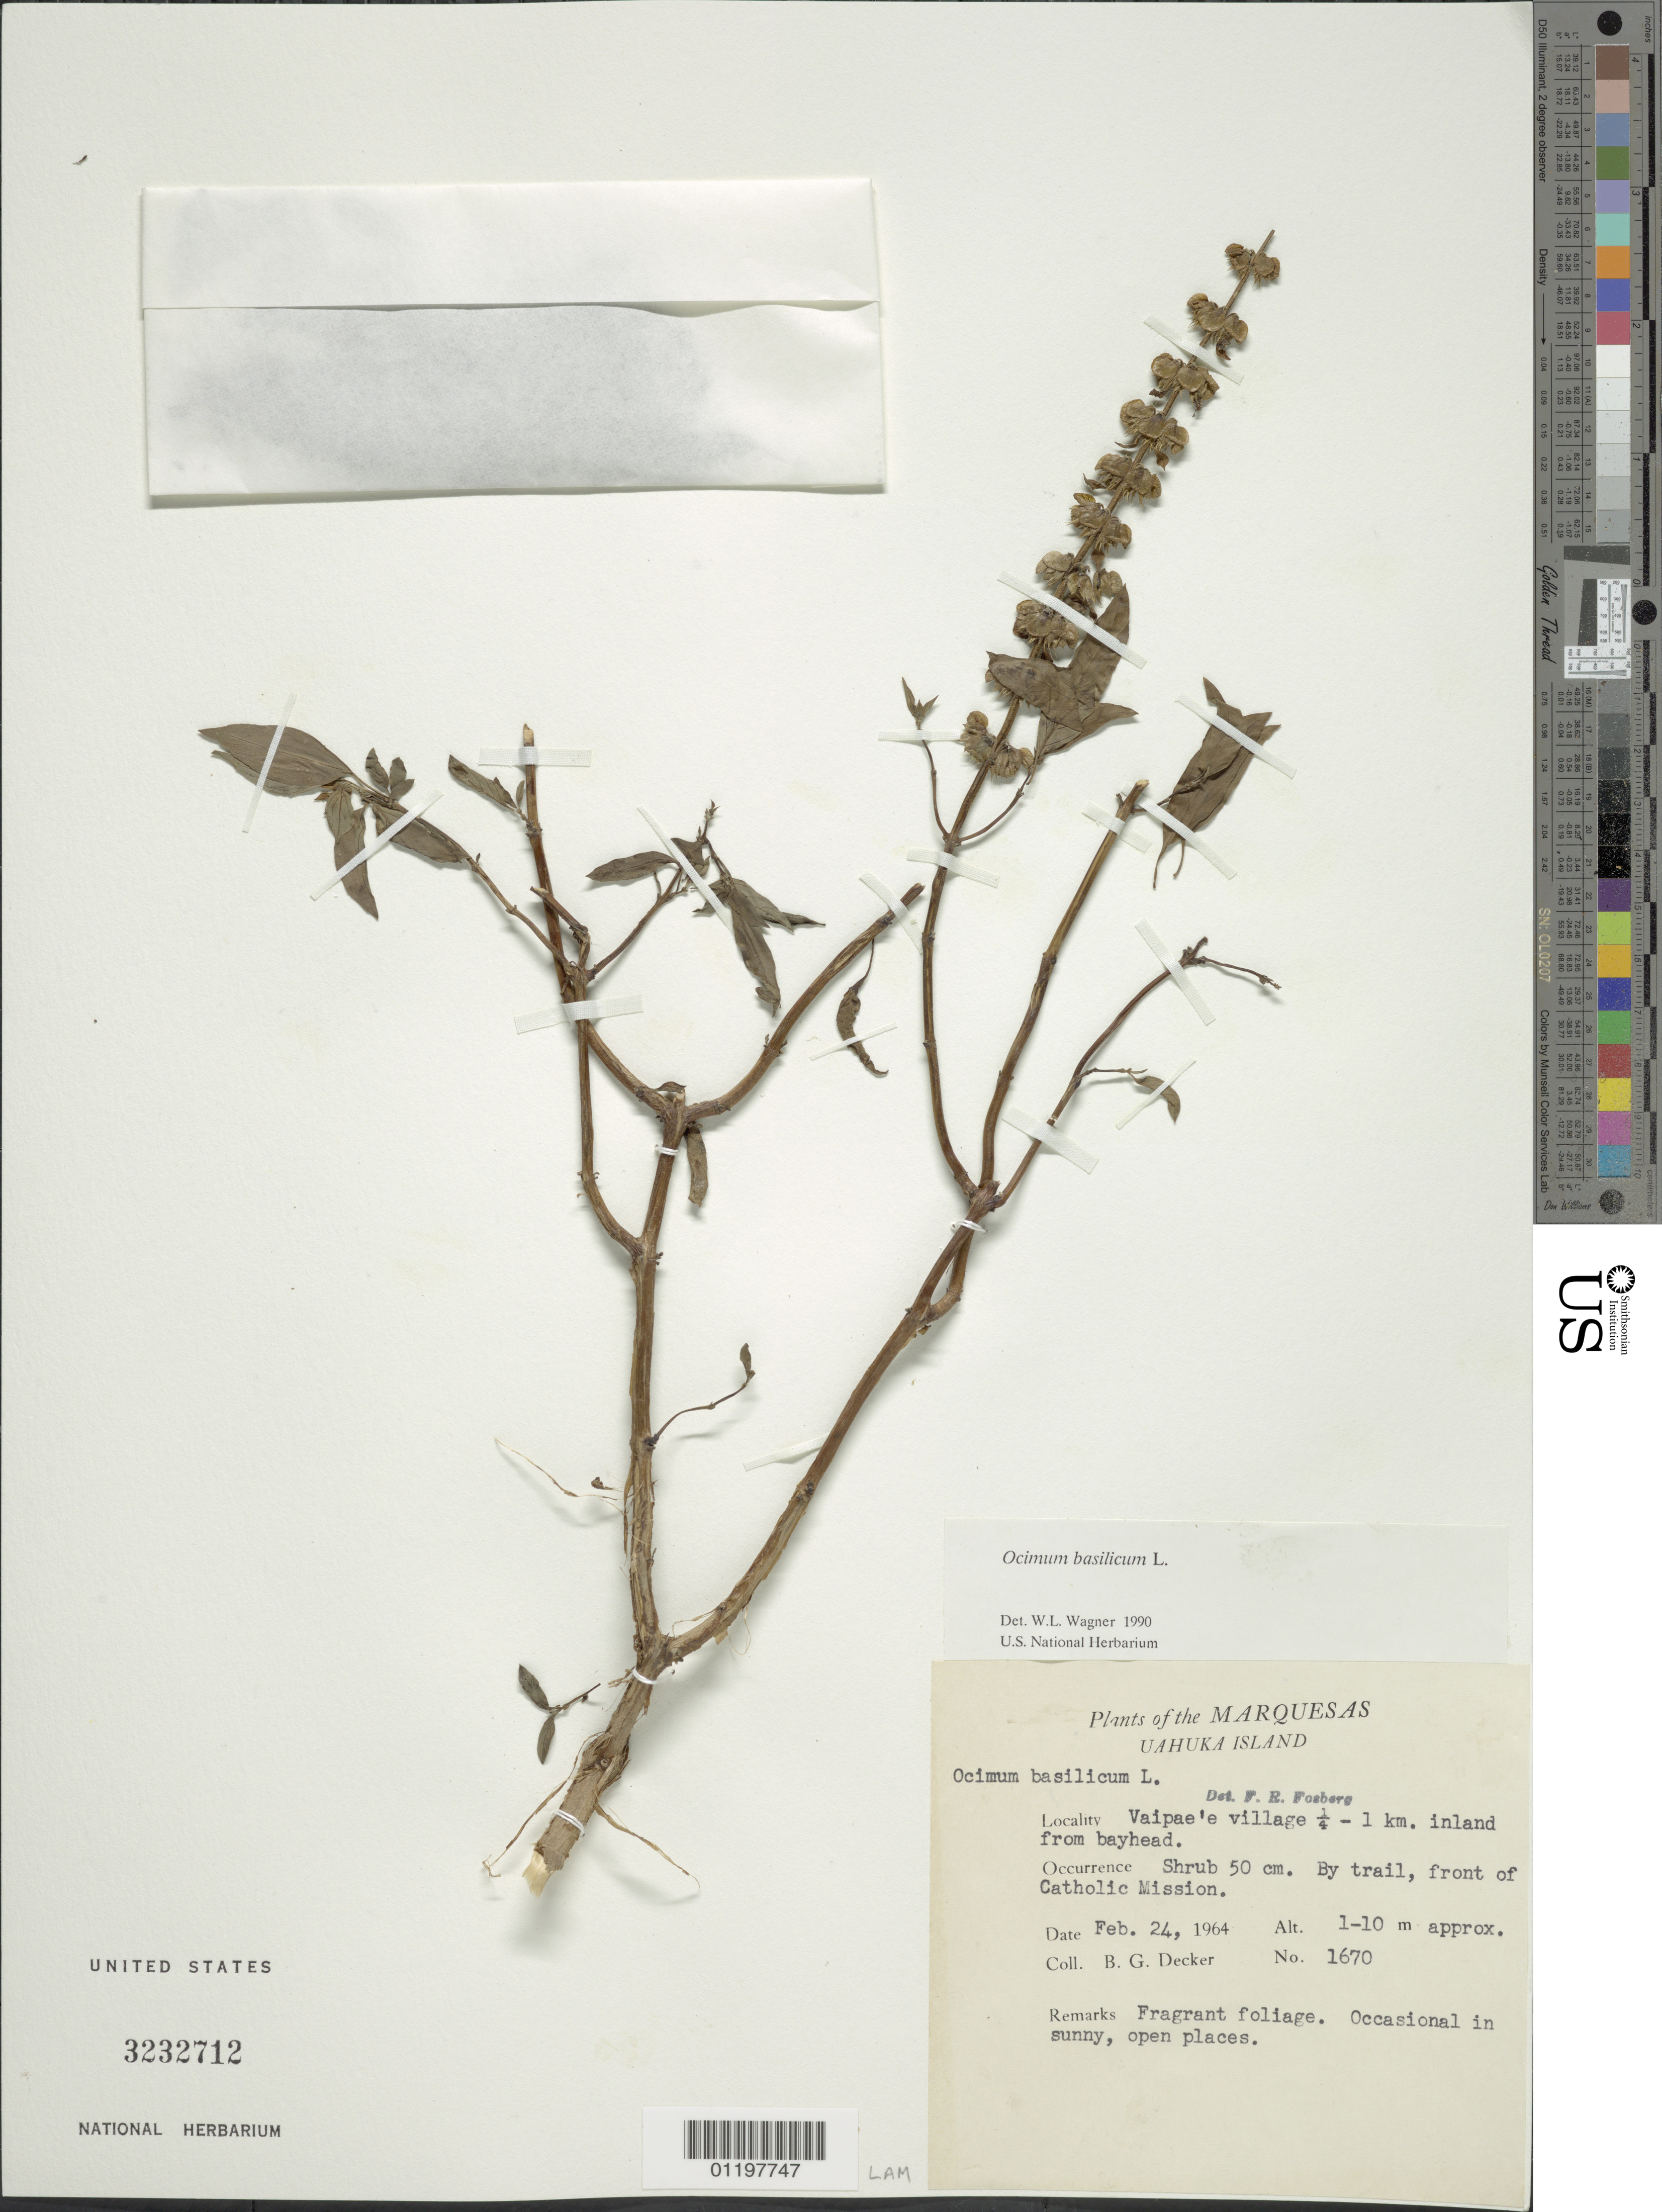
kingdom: Plantae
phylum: Tracheophyta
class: Magnoliopsida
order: Lamiales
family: Lamiaceae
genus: Ocimum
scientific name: Ocimum basilicum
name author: L.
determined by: Wagner, W. L., (BOT), Smithsonian Institution - National Museum of Natural History (UNITED STATES)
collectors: B. G. Decker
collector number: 1670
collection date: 1964-02-24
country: French Polynesia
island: Ua Huka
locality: Vaipae'e village, 0.25-1 km inland from bayhead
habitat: By trail, front of Catholic Mission, in open sunny places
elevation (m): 1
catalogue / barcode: US 3232712